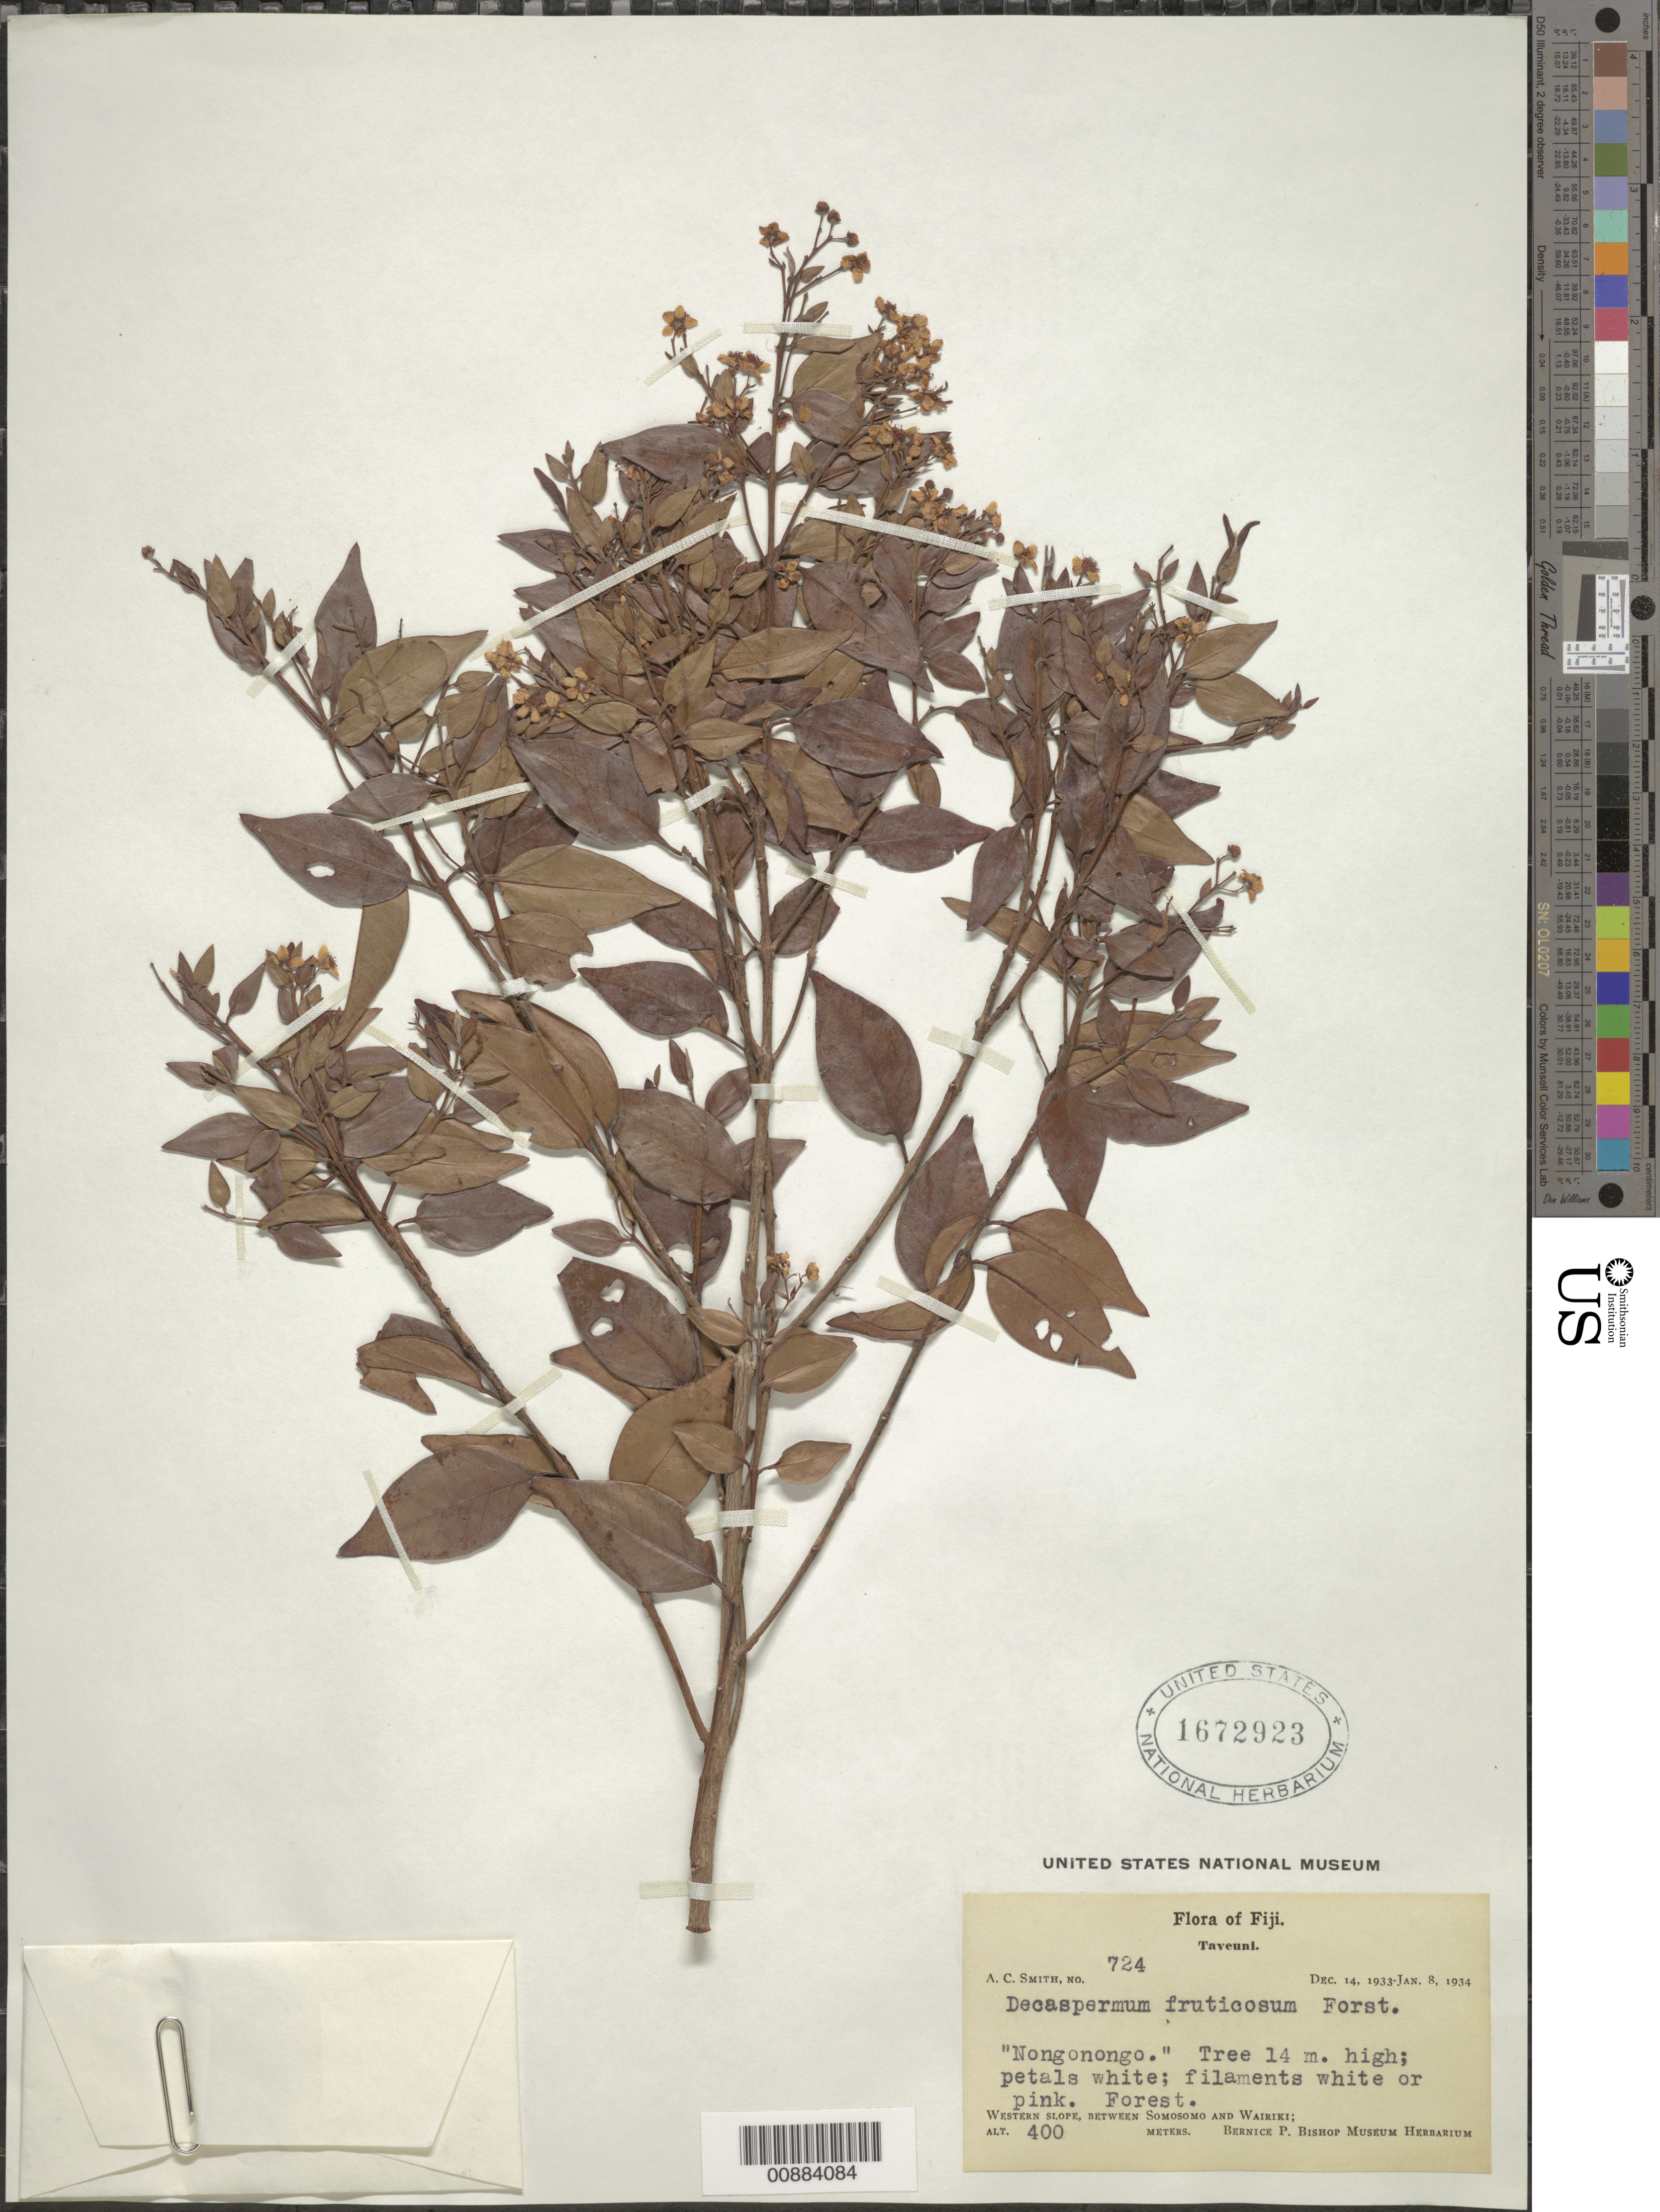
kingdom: Plantae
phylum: Tracheophyta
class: Magnoliopsida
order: Myrtales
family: Myrtaceae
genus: Decaspermum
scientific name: Decaspermum vitiense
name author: (A. Gray) Nied.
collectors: C. A. Smith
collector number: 724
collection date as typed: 14 Dec 1933 to 08 Jan 1934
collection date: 1933-12-14/1934-01-08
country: Fiji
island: Taveuni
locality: Taveuni, W slope, between Somosomo and Wairiki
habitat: forest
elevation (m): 400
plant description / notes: cited by A.J. Scott, Kew Bull. 34(1): 65. 1979.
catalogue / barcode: US 1672932